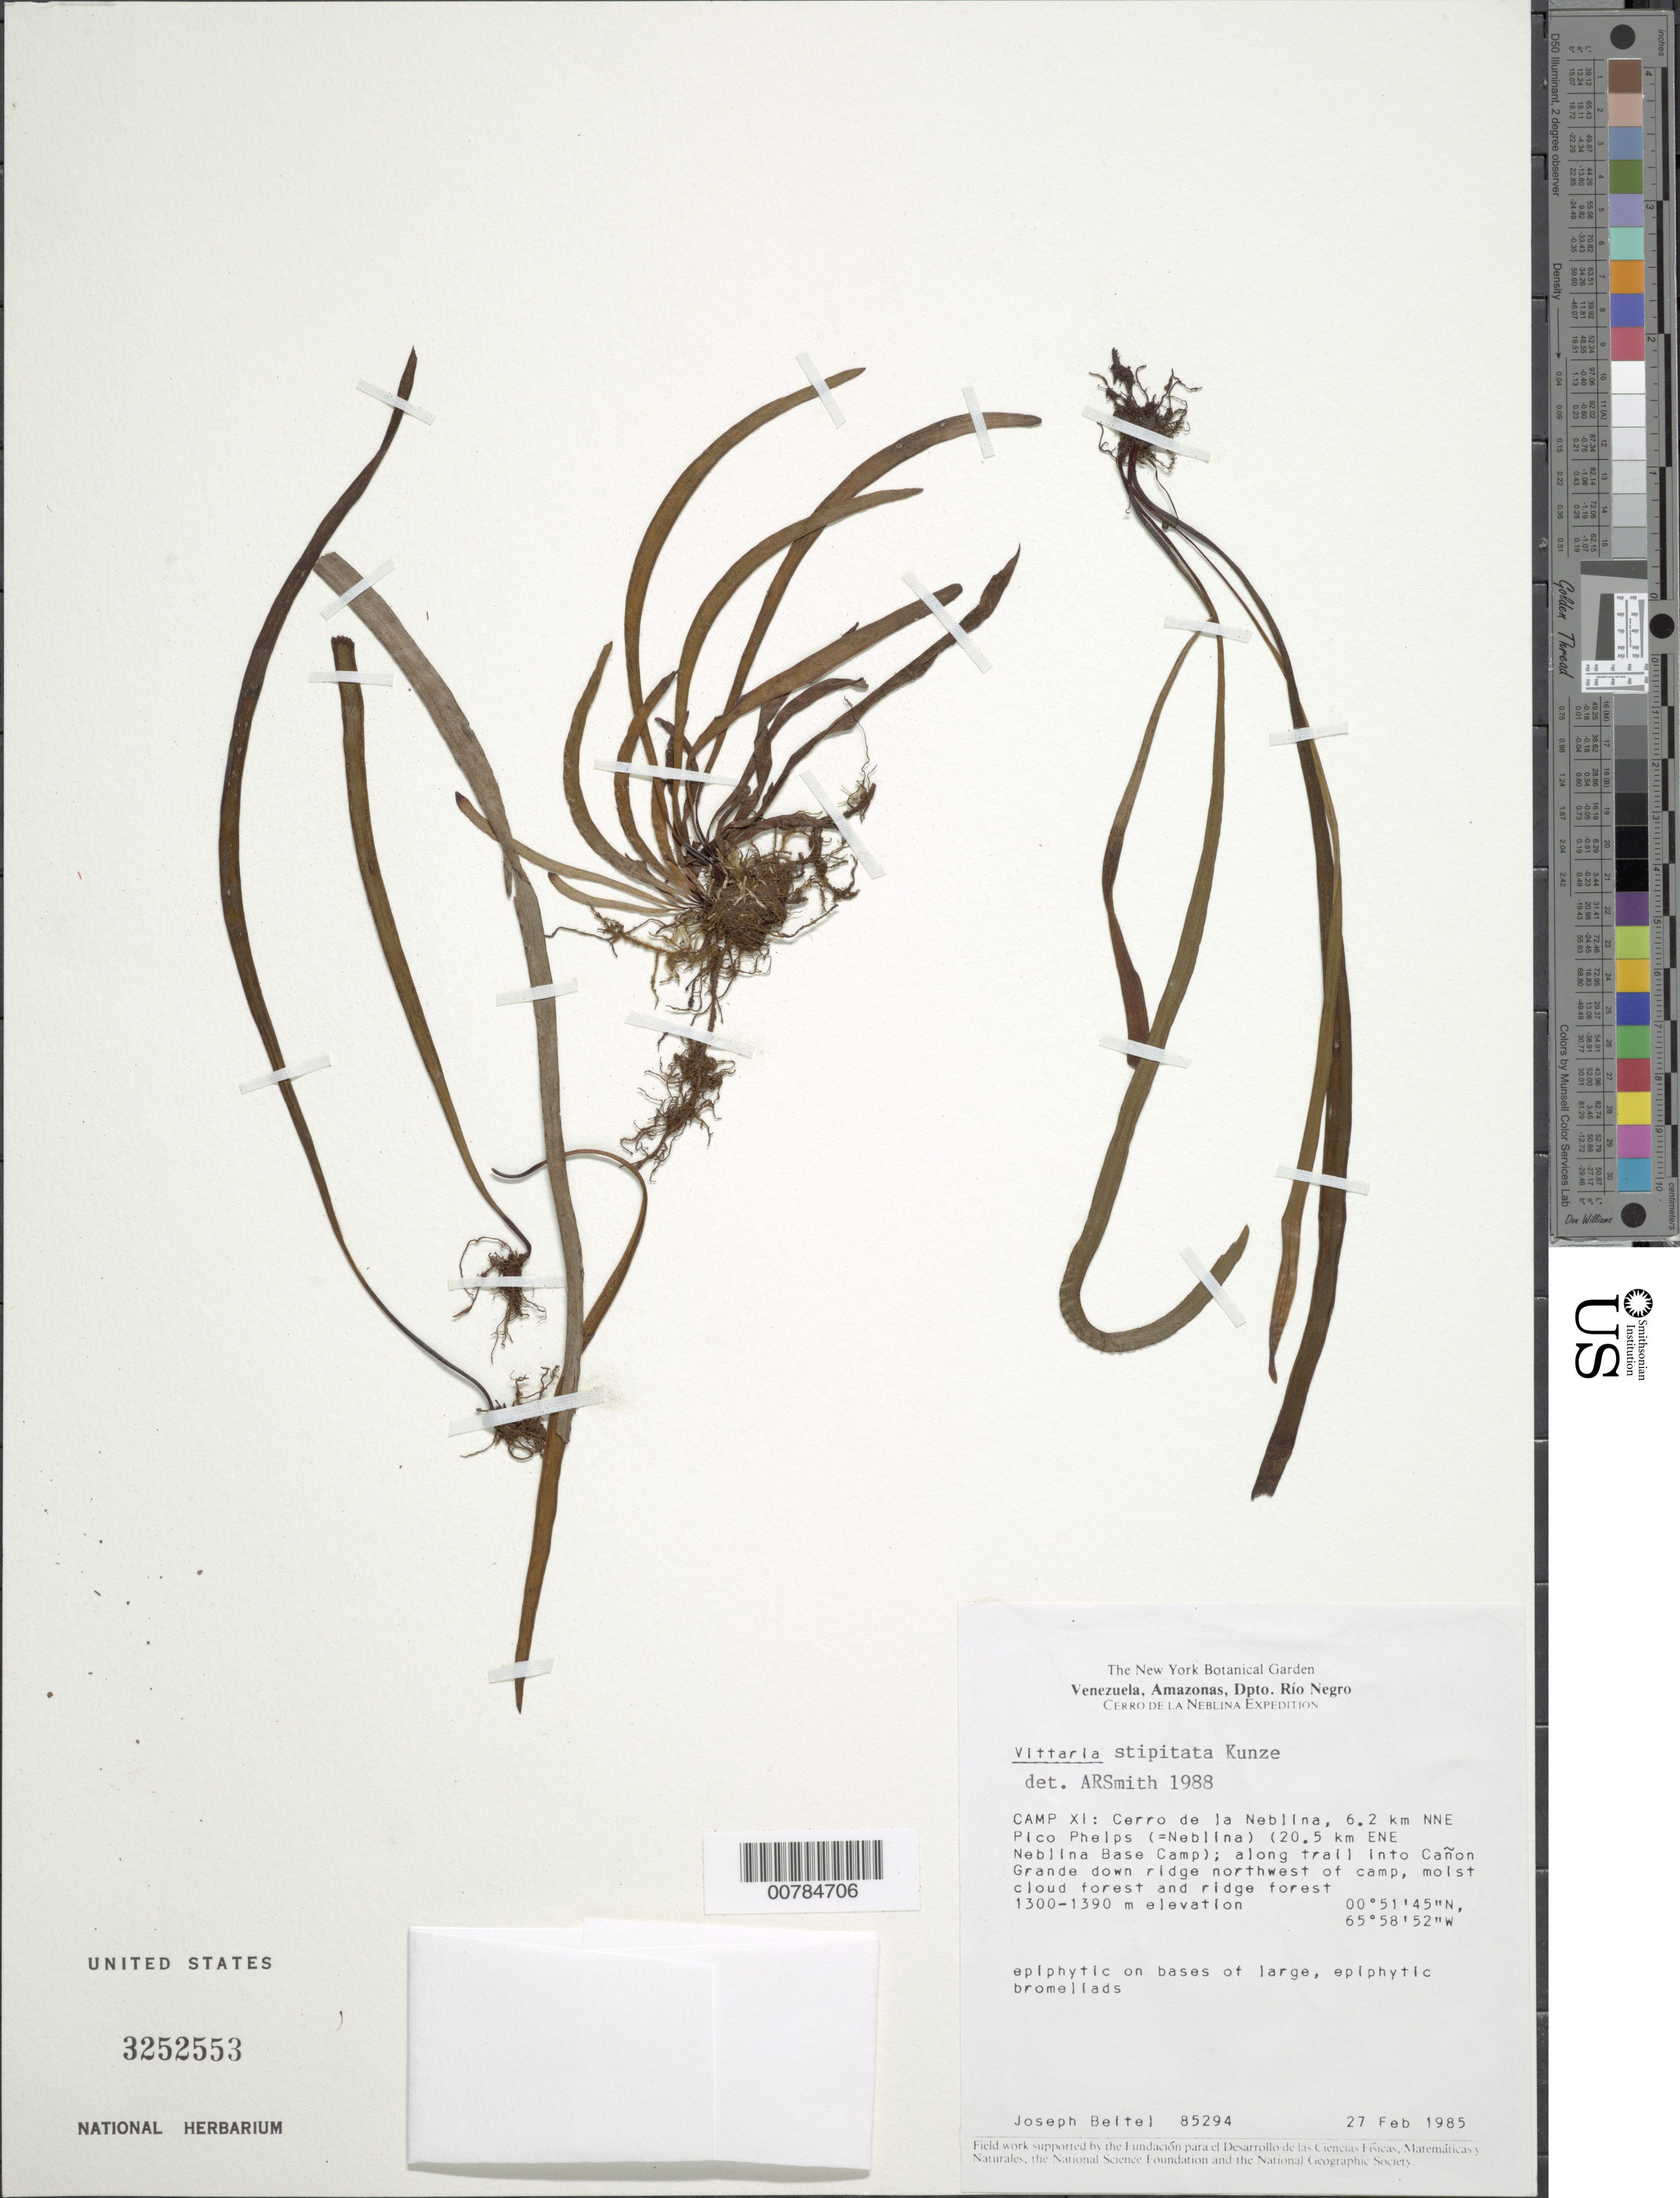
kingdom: Plantae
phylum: Tracheophyta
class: Polypodiopsida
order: Polypodiales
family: Pteridaceae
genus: Radiovittaria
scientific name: Radiovittaria stipitata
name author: (Kunze) E.H. Crane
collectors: J. M. Beitel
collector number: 85294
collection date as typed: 27-Feb-85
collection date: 1985-02-27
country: Venezuela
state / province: Amazonas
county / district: Río Negro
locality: Cerro de la Neblina, Camp XI, 6.2 km NNE Pico Phelps (= Neblina) (20.5 km ENE Neblina Base Camp), along stream (Caño Beiltel) S of camp, running between plateau of camp and steep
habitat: Moist cloud forest and ridge forest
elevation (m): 1300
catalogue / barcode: US 3252553